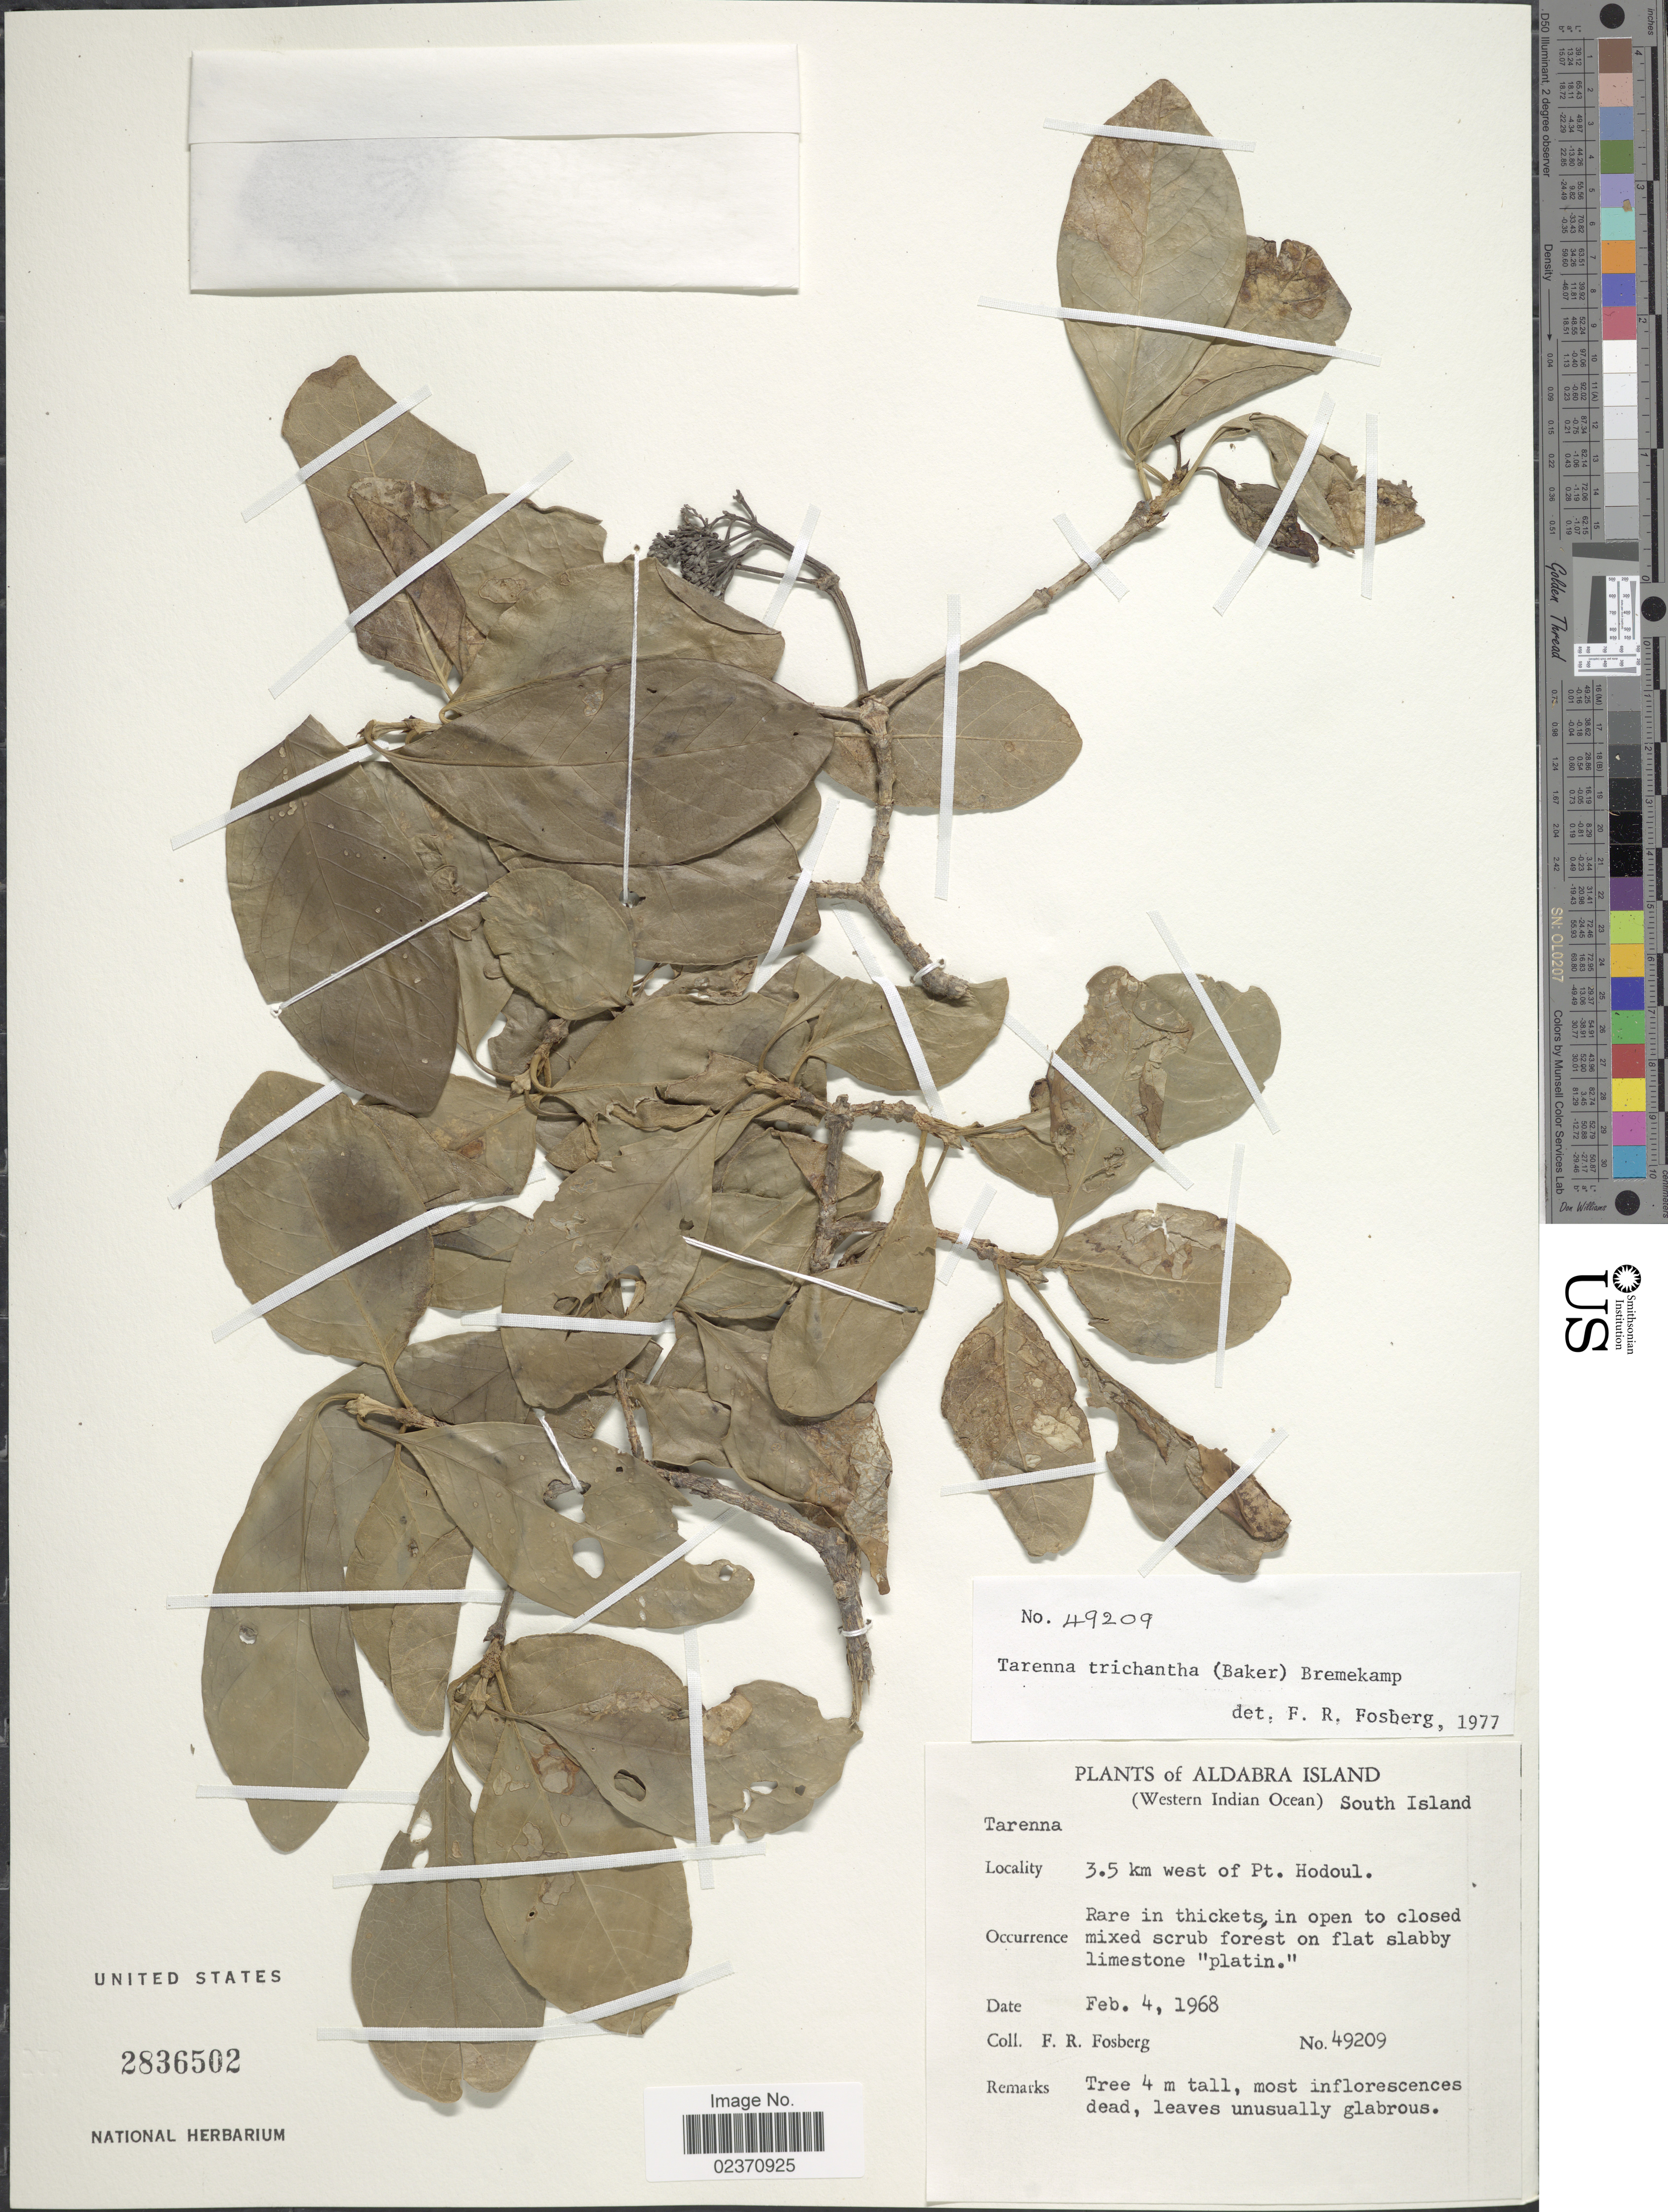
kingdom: Plantae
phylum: Tracheophyta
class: Magnoliopsida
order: Gentianales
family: Rubiaceae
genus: Paracephaelis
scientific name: Paracephaelis trichantha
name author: (Baker) De Block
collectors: F. R. Fosberg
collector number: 49209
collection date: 1968-02-04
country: Seychelles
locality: Aldabra Island (Western Indian Ocean) South Island, 3.5 km west of Pt. Hodoul.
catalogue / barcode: US 2836502